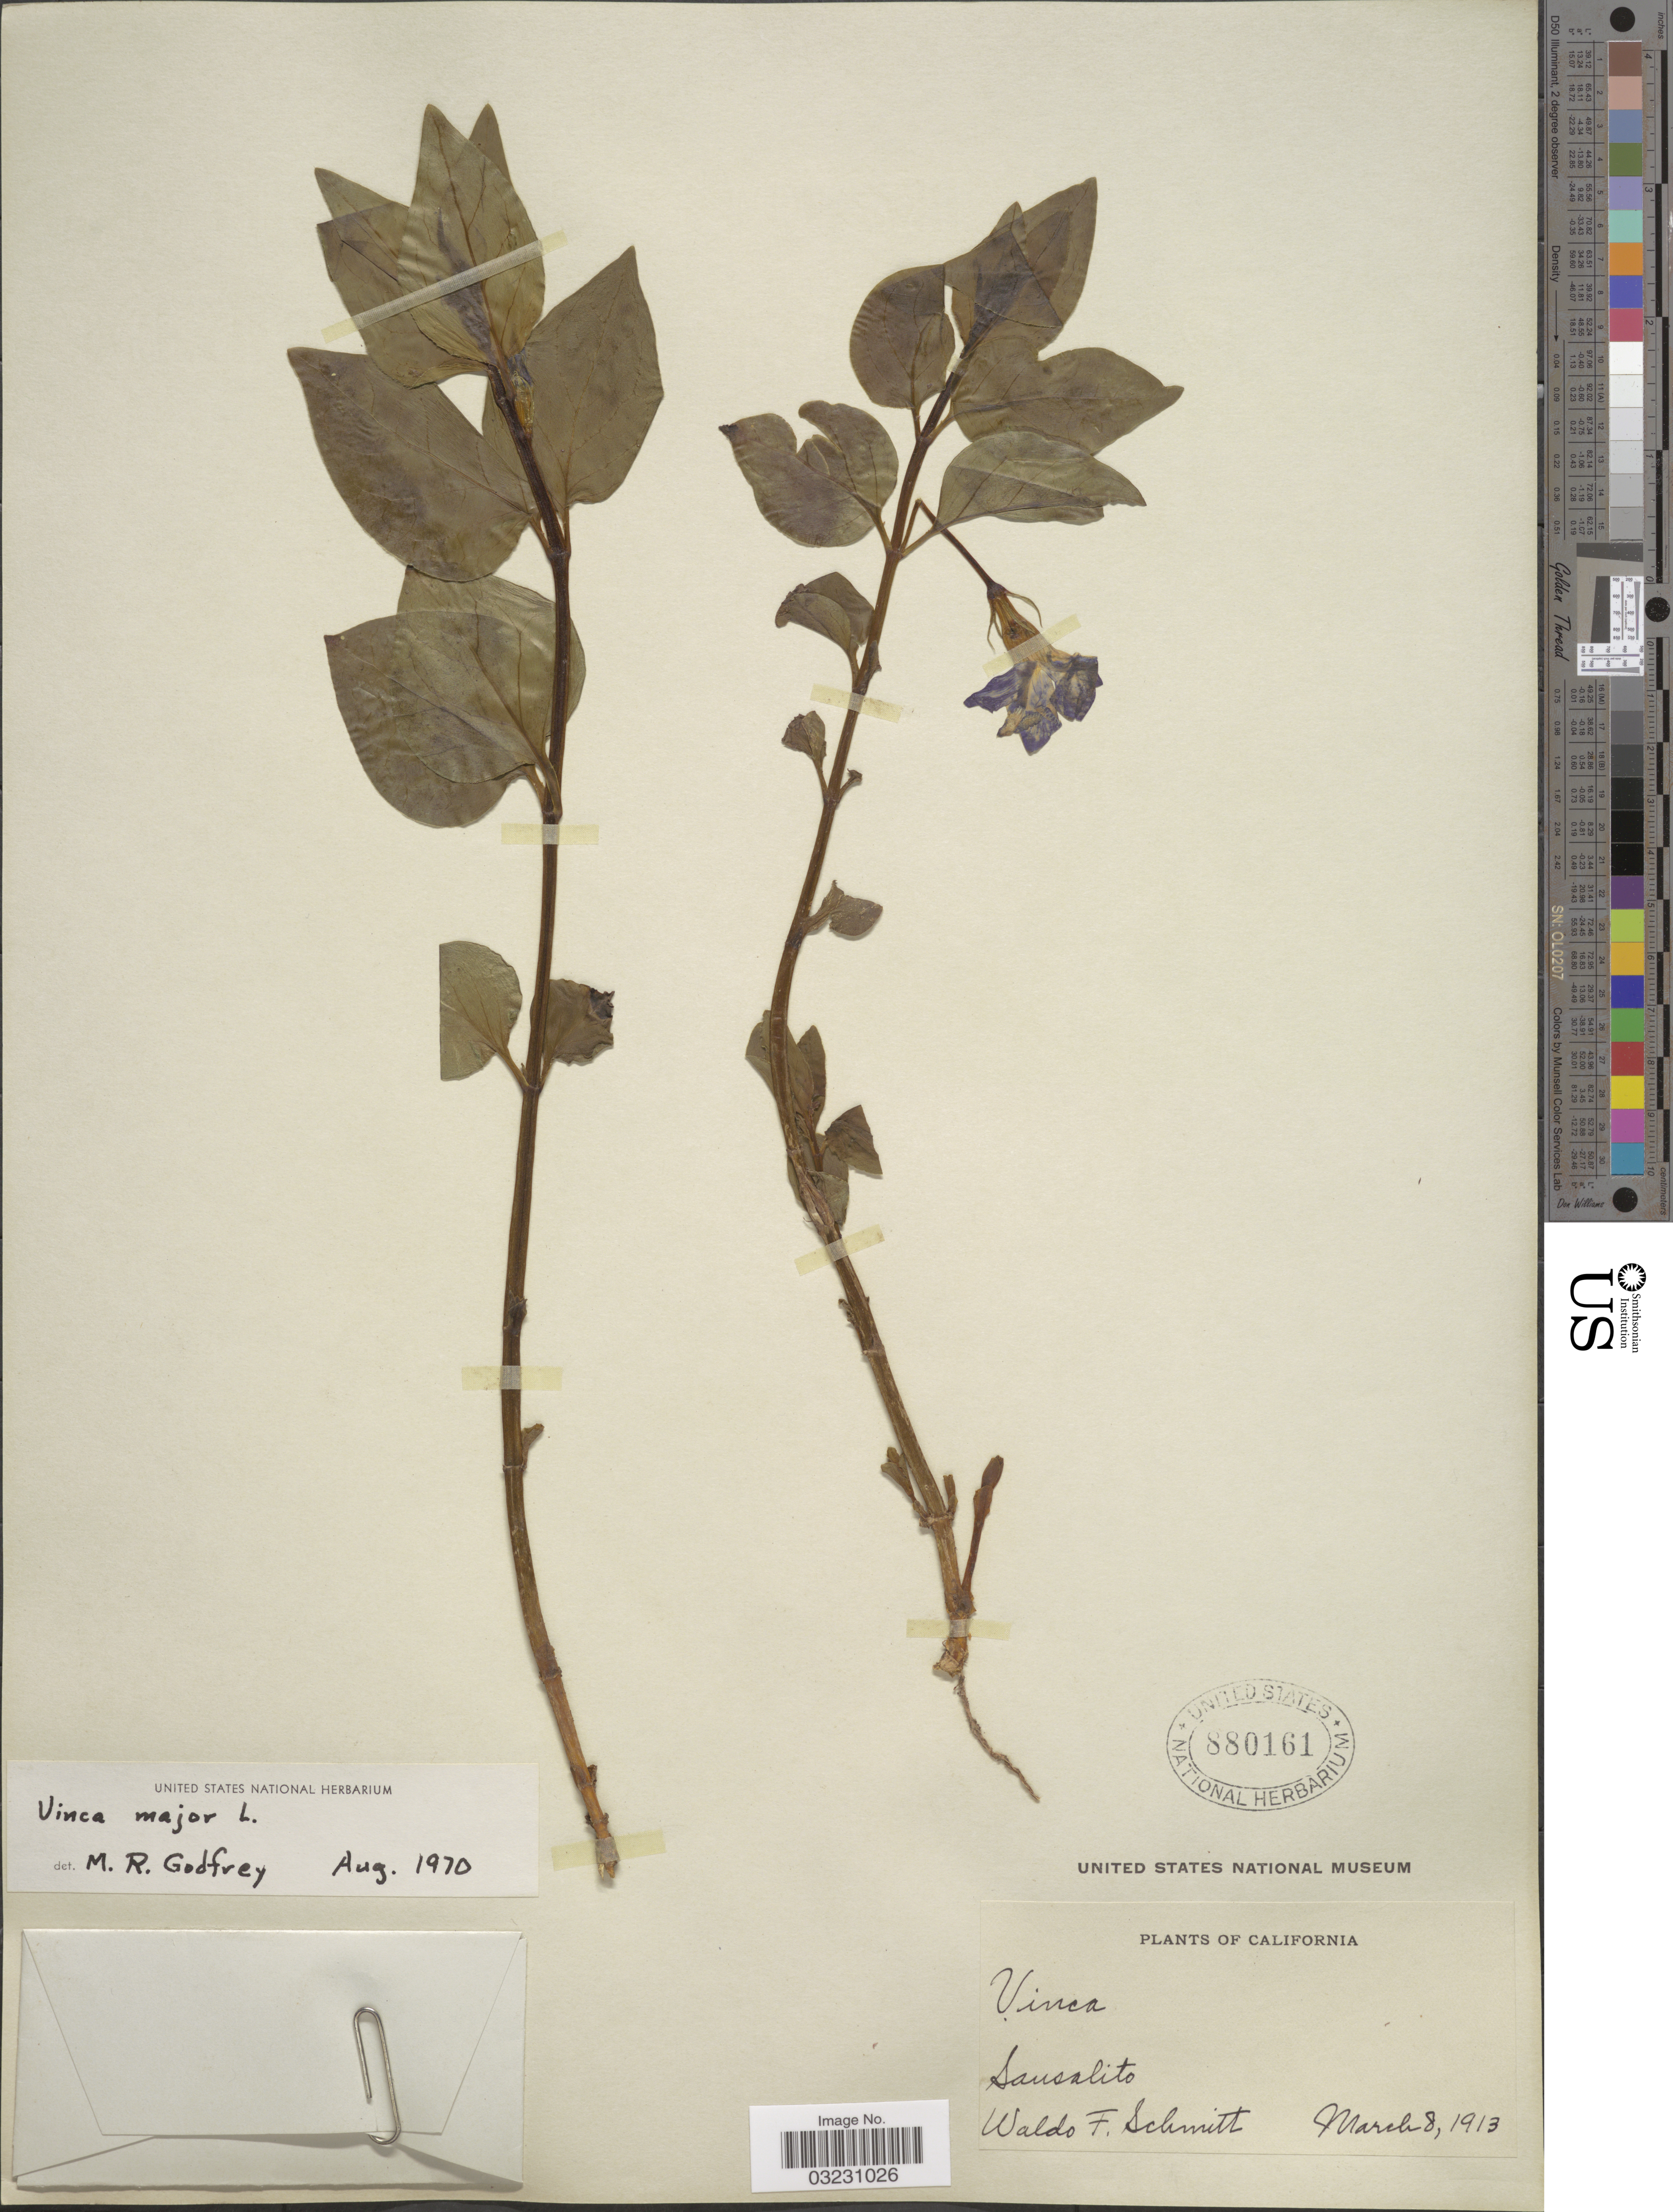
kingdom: Plantae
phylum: Tracheophyta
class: Magnoliopsida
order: Gentianales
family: Apocynaceae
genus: Vinca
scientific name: Vinca major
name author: L.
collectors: W. F. Schmitt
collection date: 1913-03-08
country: United States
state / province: California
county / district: Marin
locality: Sausalito.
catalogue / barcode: US 880161